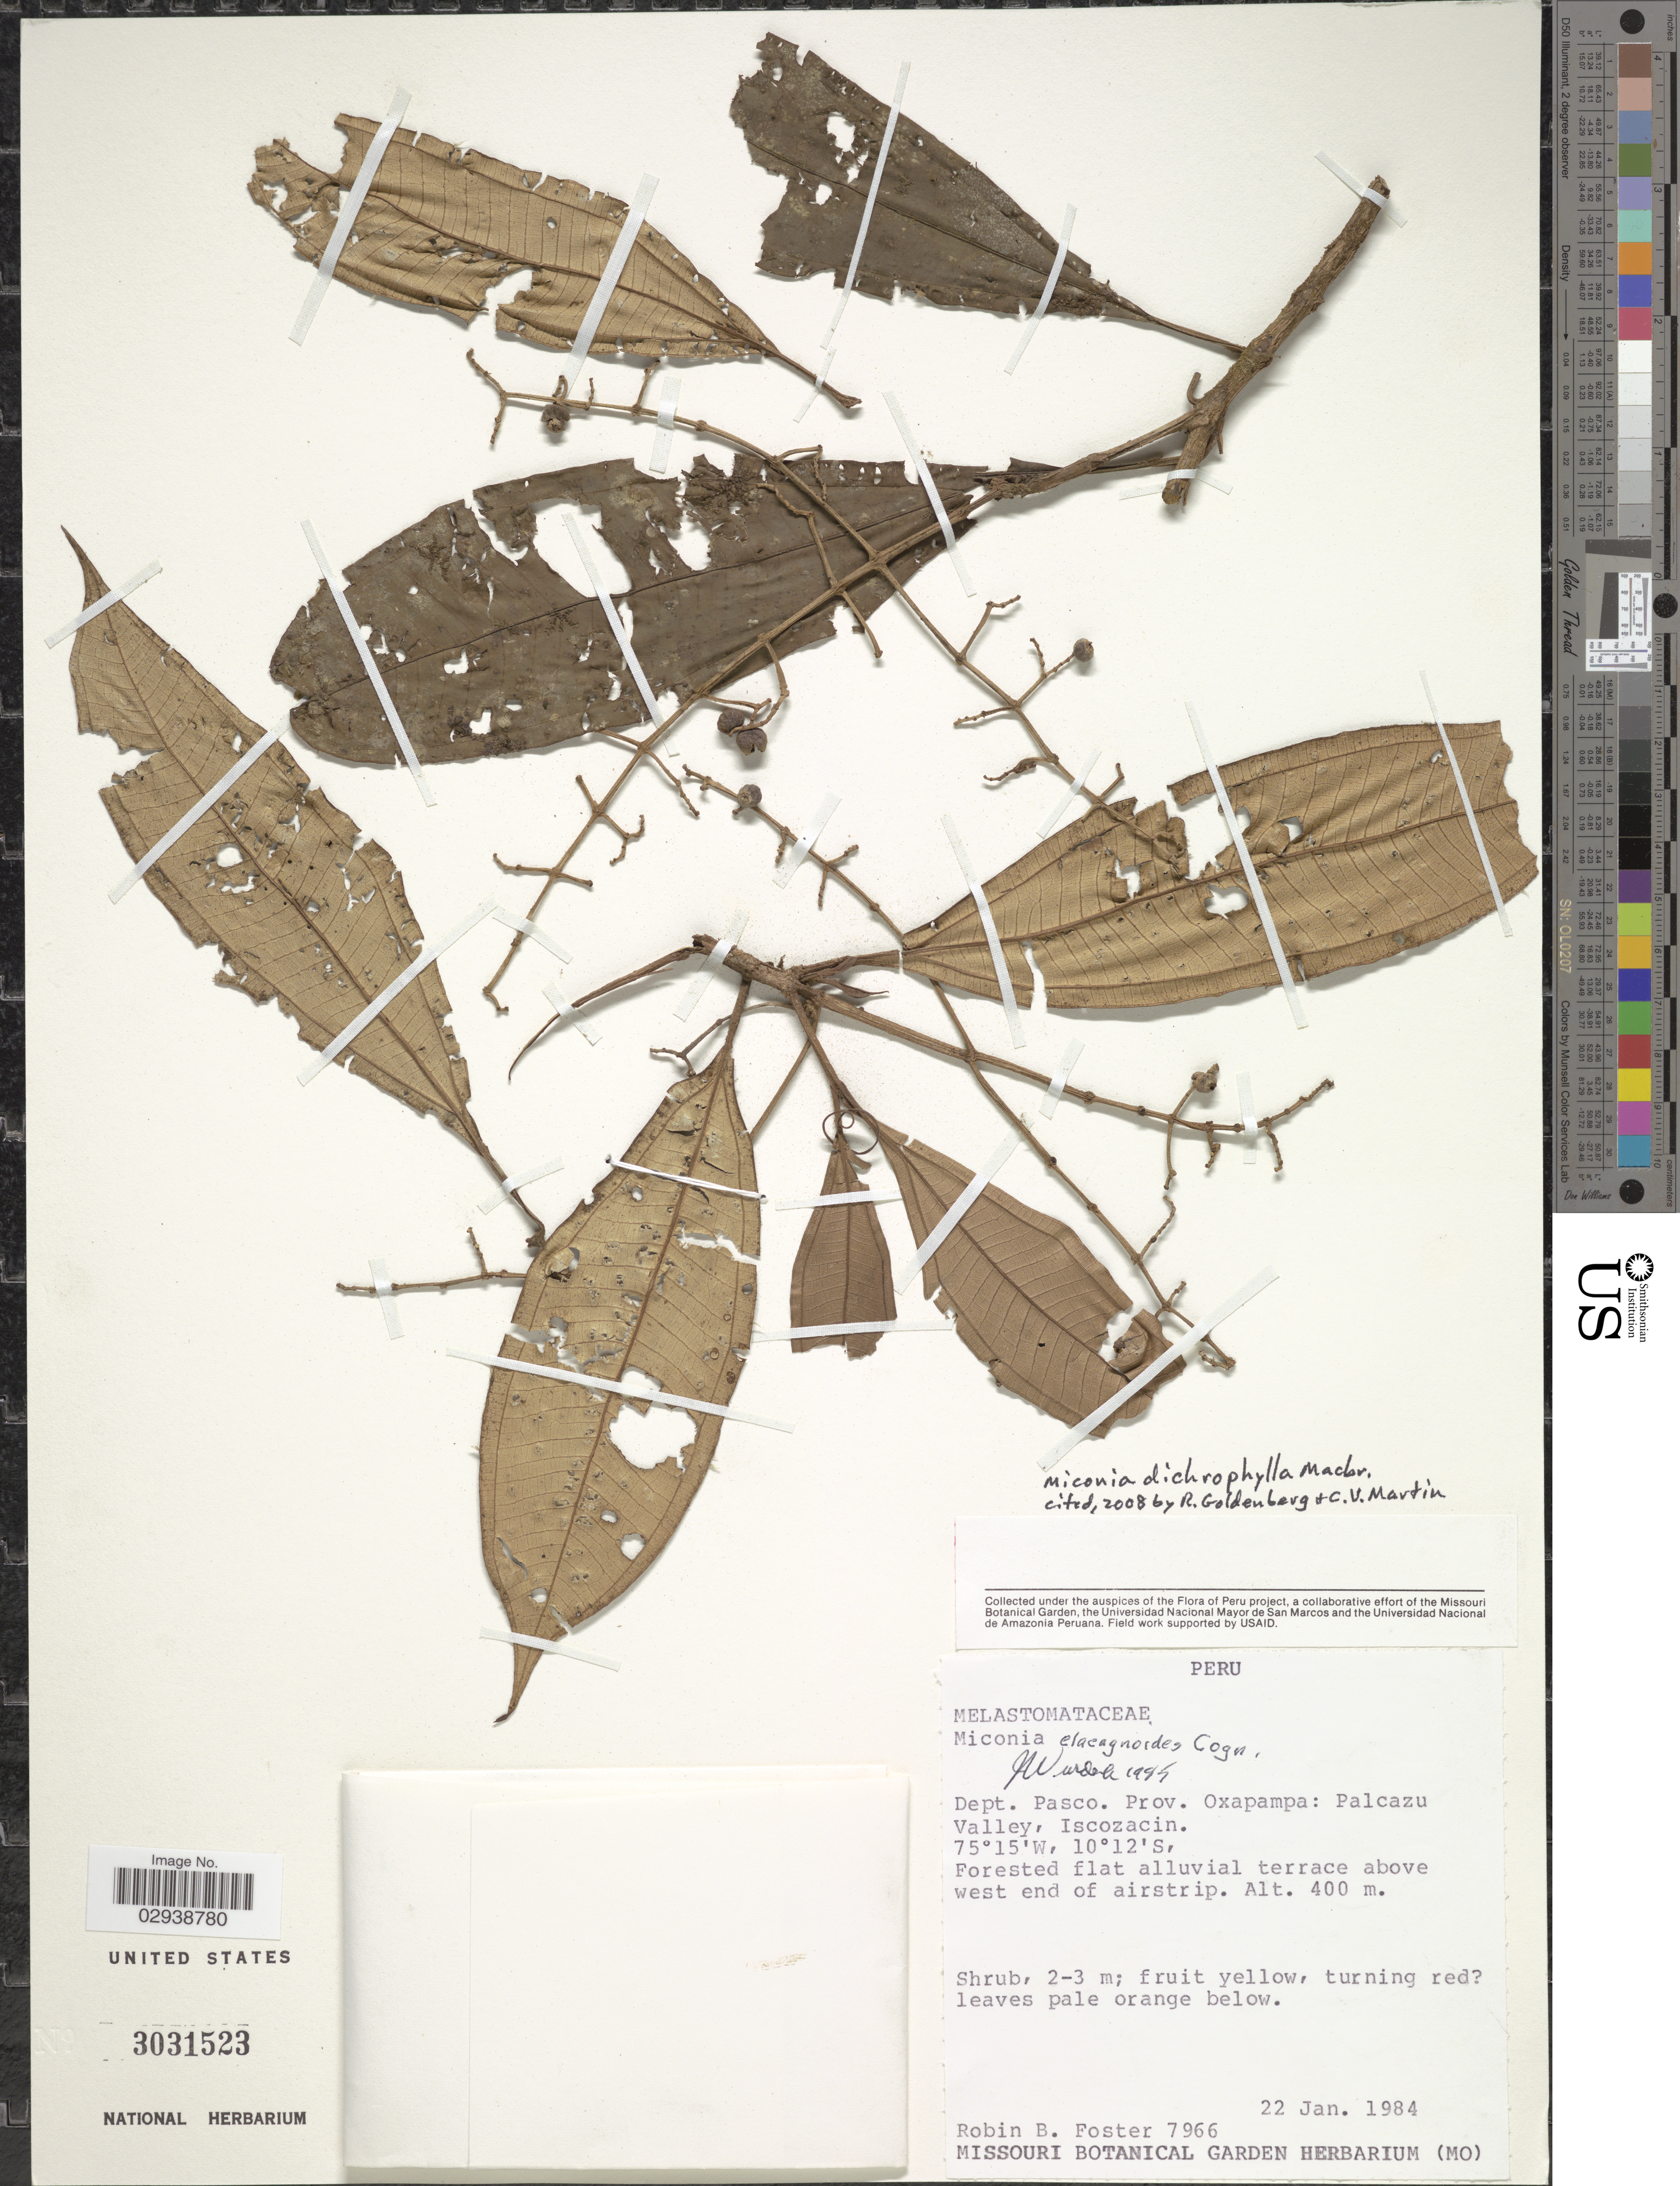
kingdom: Plantae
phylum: Tracheophyta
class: Magnoliopsida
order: Myrtales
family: Melastomataceae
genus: Miconia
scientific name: Miconia dichrophylla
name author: J.F. Macbr.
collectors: R. B. Foster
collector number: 7966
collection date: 1984-01-22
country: Peru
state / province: Pasco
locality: Dept. Pasco, prov. Oxapampa: Palcazu Valley, Iscozacin.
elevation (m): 400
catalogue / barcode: US 3031523